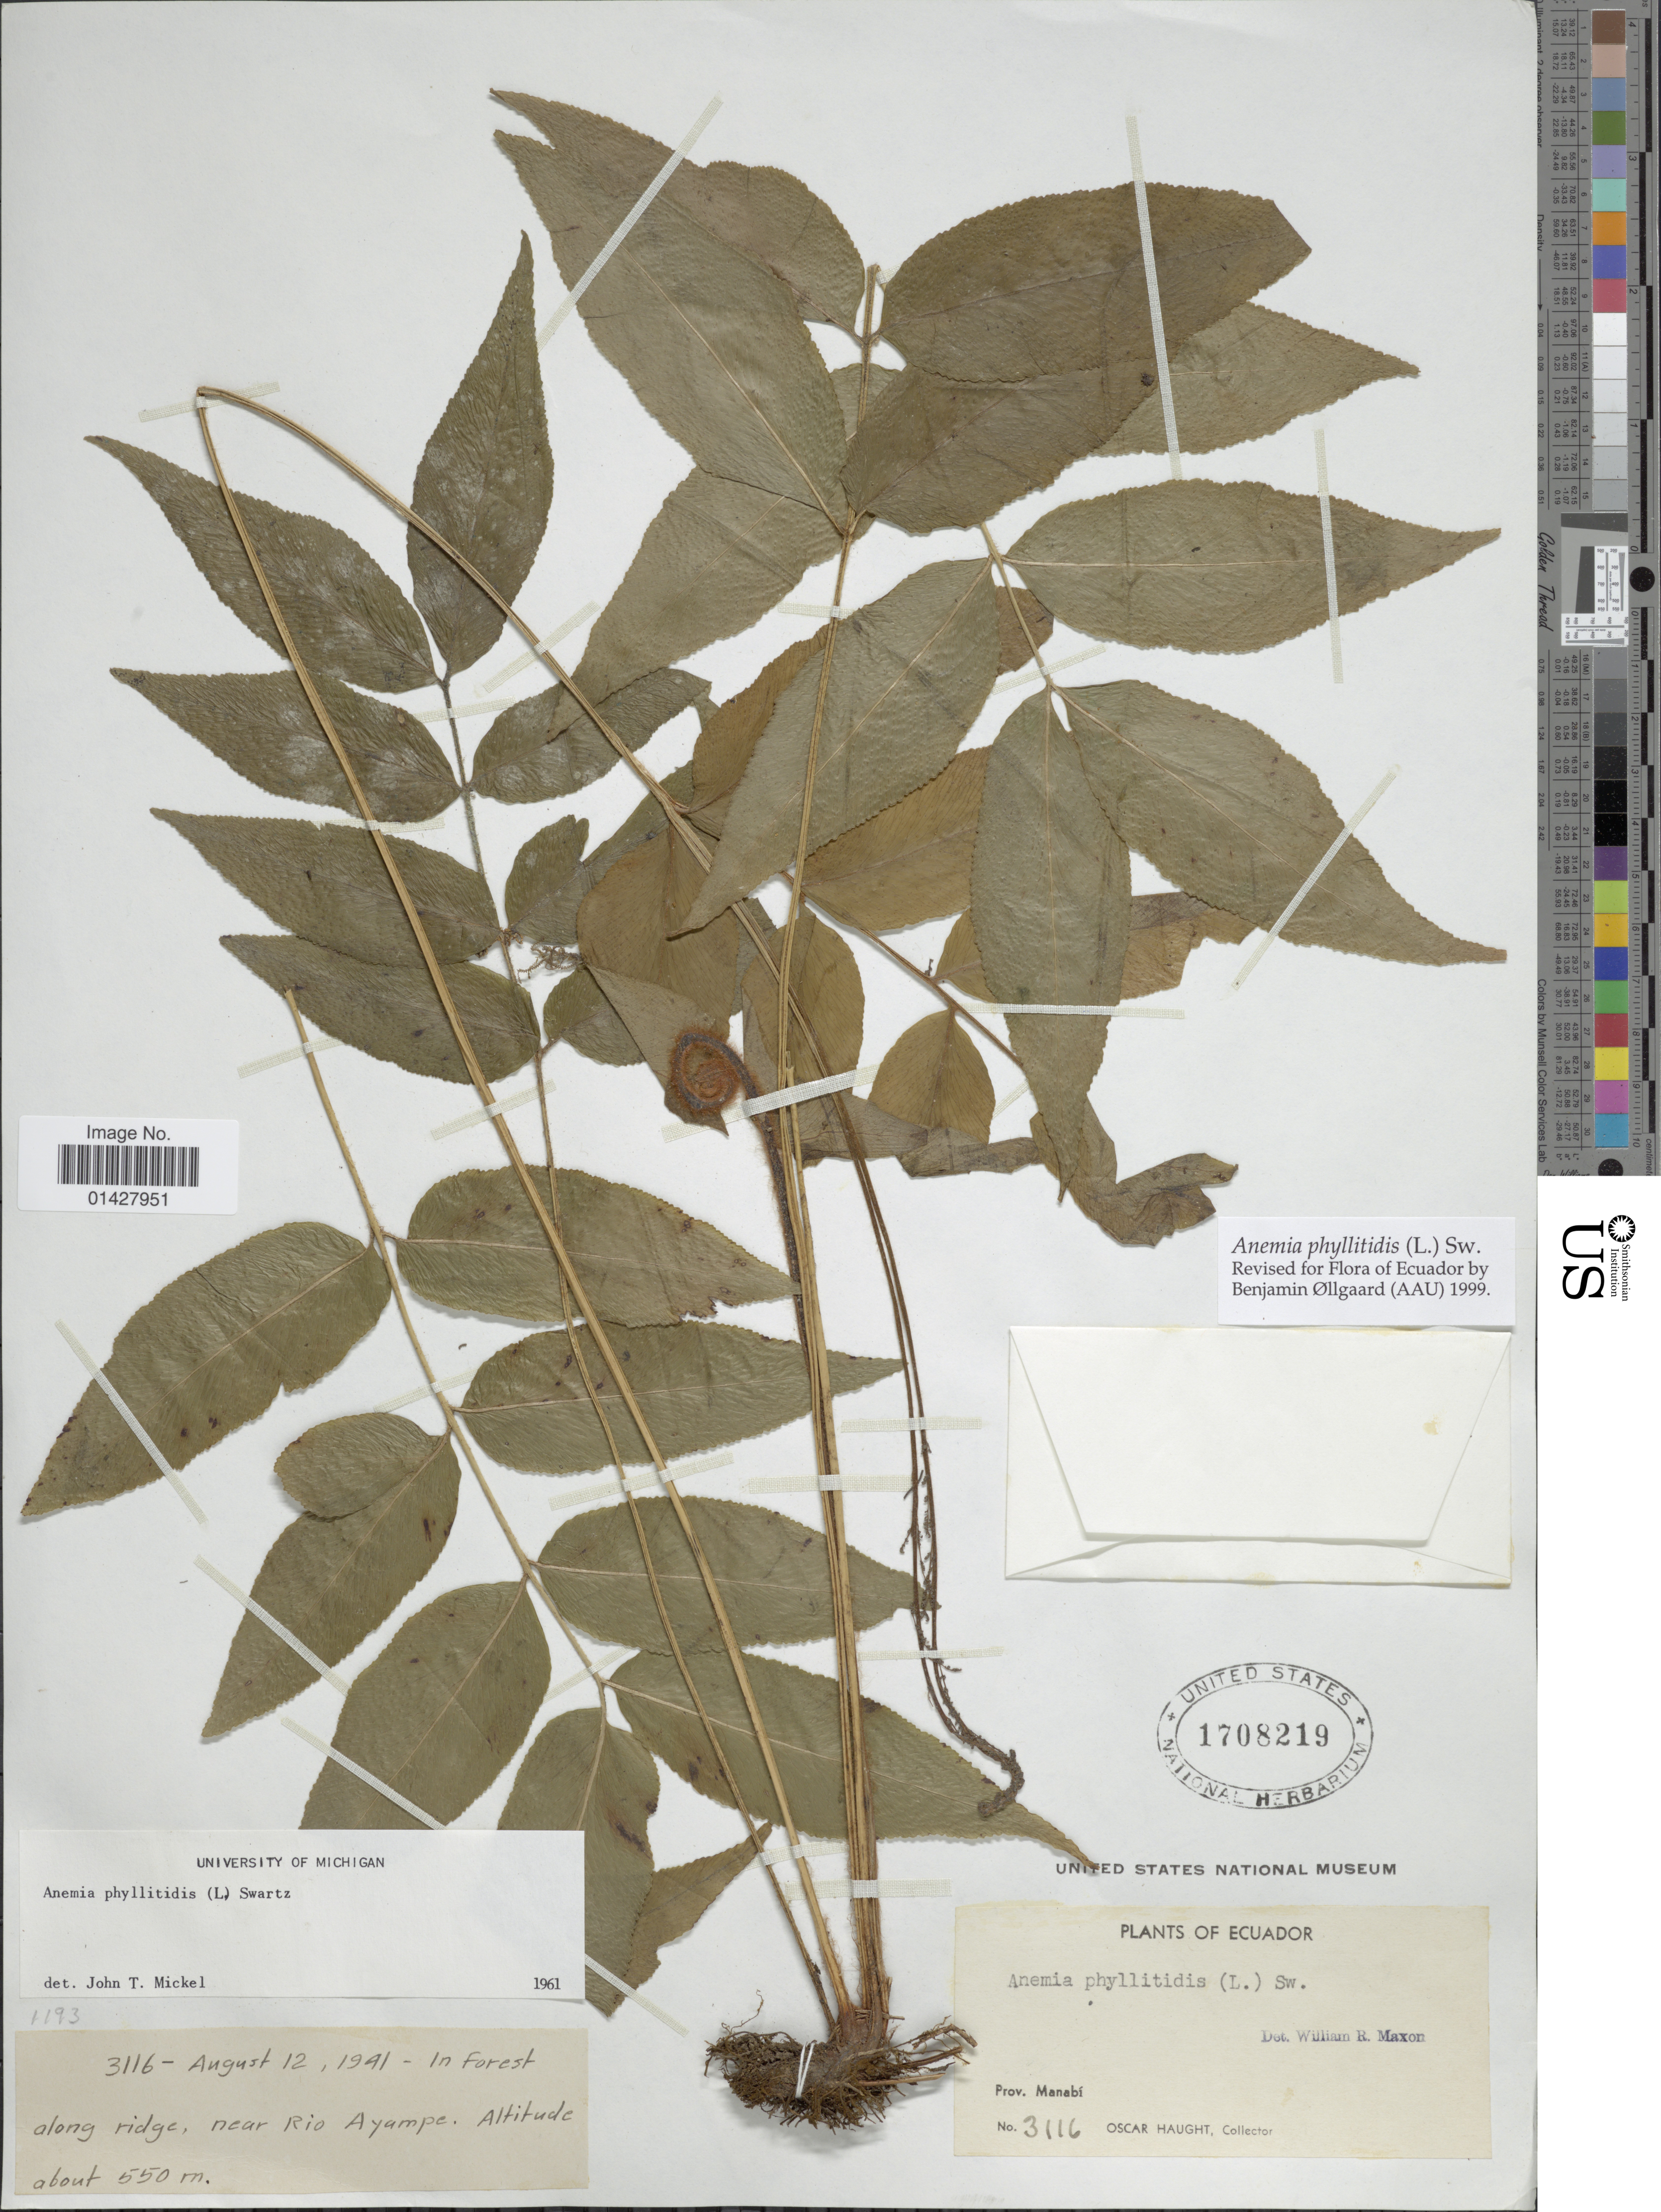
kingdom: Plantae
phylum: Tracheophyta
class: Polypodiopsida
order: Schizaeales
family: Anemiaceae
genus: Anemia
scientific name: Anemia phyllitidis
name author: (L.) Sw.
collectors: O. Haught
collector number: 3116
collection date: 1941-08-12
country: Ecuador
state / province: Manabí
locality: Near Rio Ayampe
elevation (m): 550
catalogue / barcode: US 1708219